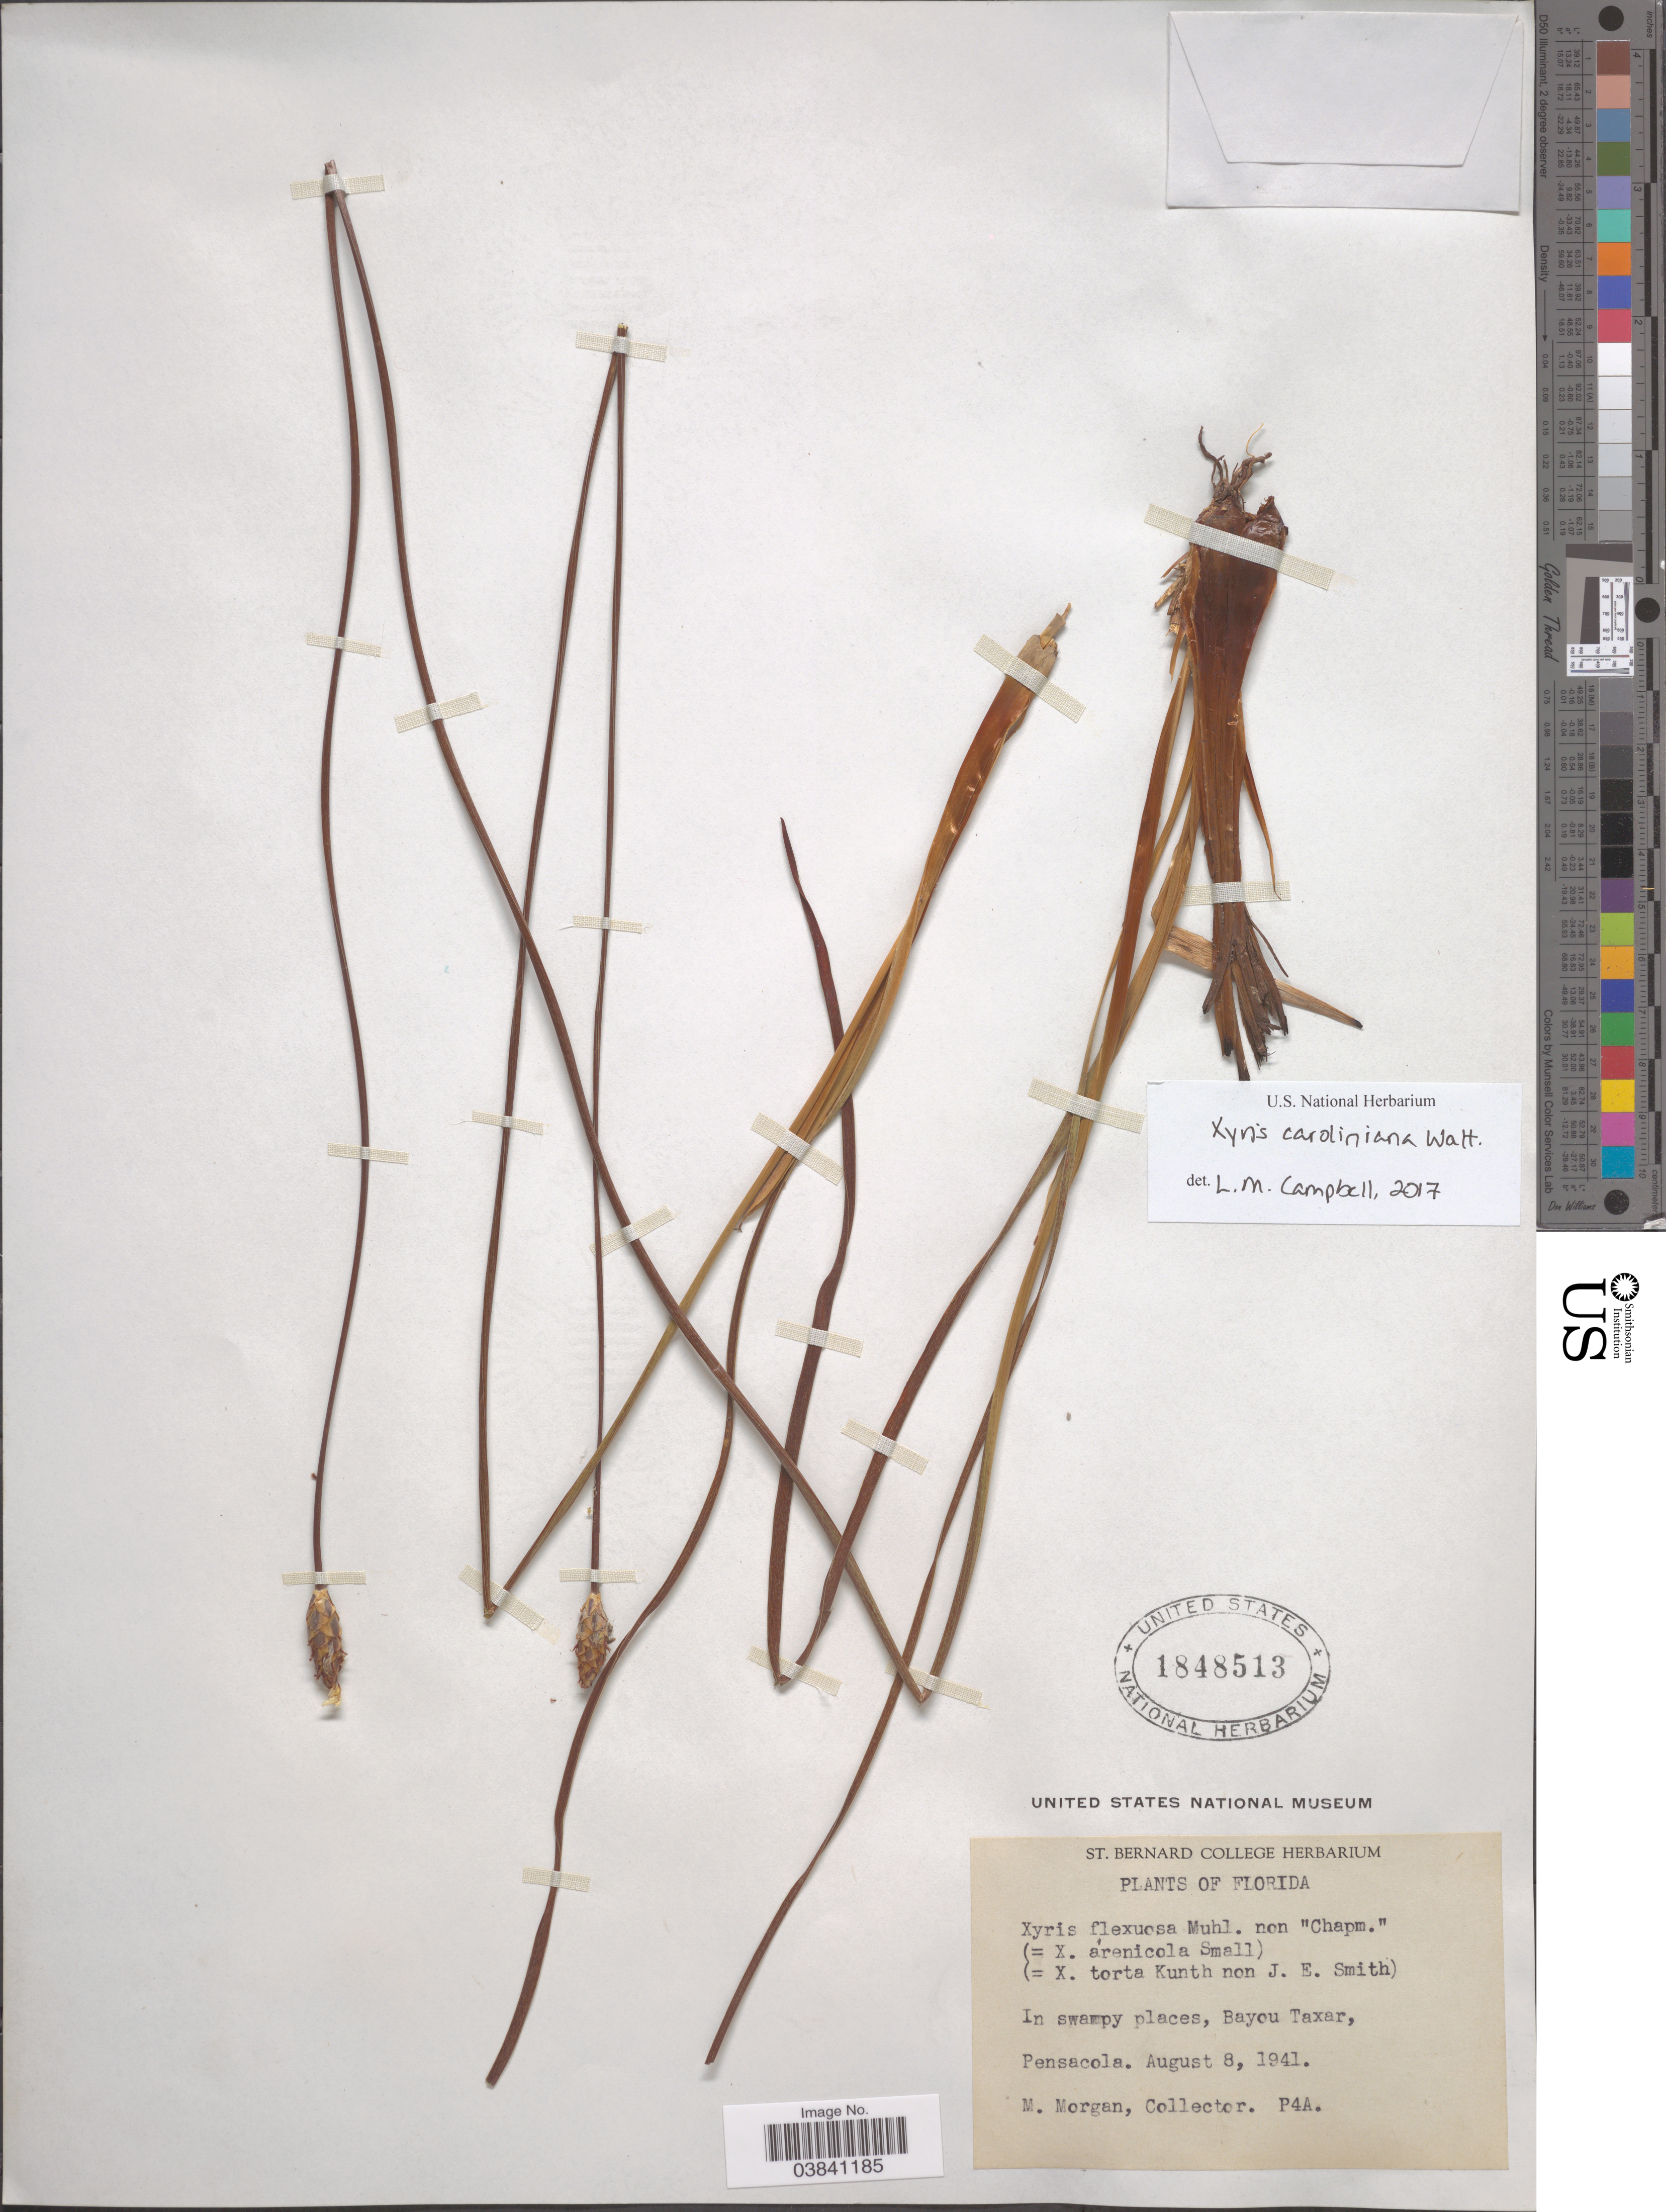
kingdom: Plantae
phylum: Tracheophyta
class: Liliopsida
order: Poales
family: Xyridaceae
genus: Xyris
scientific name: Xyris caroliniana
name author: Walter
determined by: Campbell, L. M.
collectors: M. Morgan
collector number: P4A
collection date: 1941-08-08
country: United States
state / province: Florida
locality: In swampy places, Bayou Taxar, Pensacola.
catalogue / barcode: US 1848513